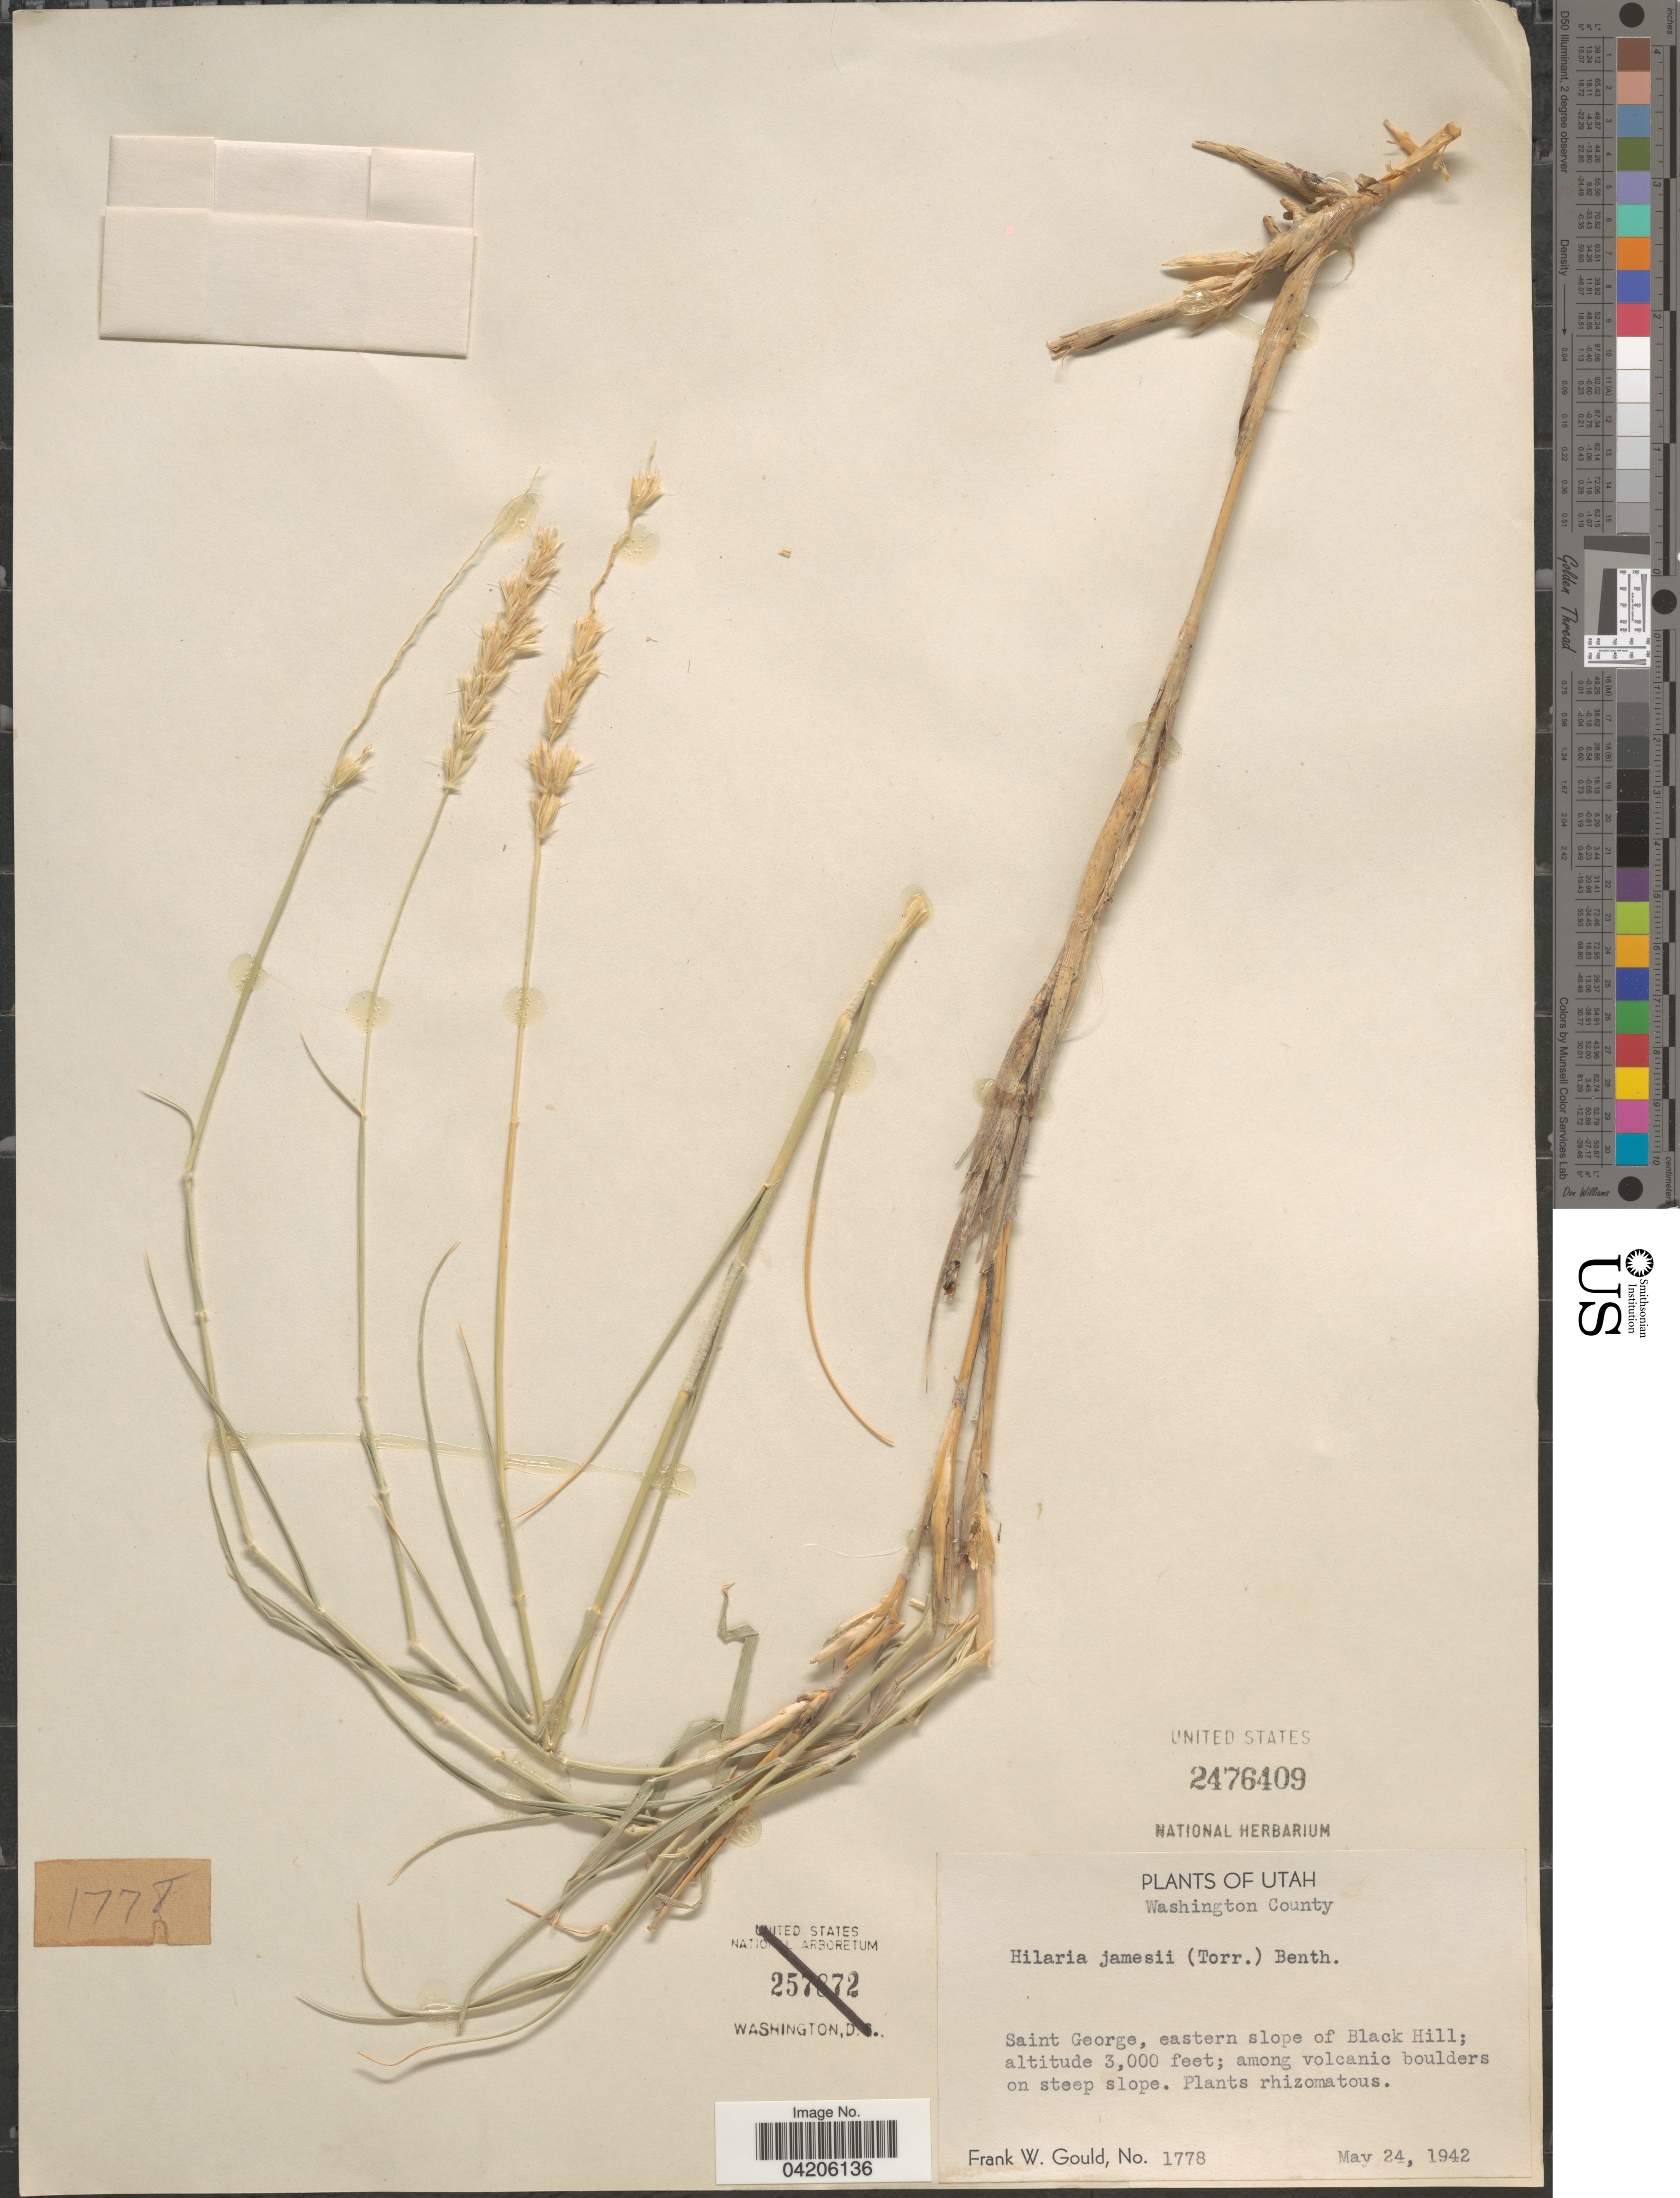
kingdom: Plantae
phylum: Tracheophyta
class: Liliopsida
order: Poales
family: Poaceae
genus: Hilaria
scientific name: Hilaria jamesii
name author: (Torr.) Benth.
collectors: F. W. Gould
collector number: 1778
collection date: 1942-05-24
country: United States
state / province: Utah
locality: Washington County. Saint George, eastern slope of Black Hill.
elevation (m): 914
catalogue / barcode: US 2476409